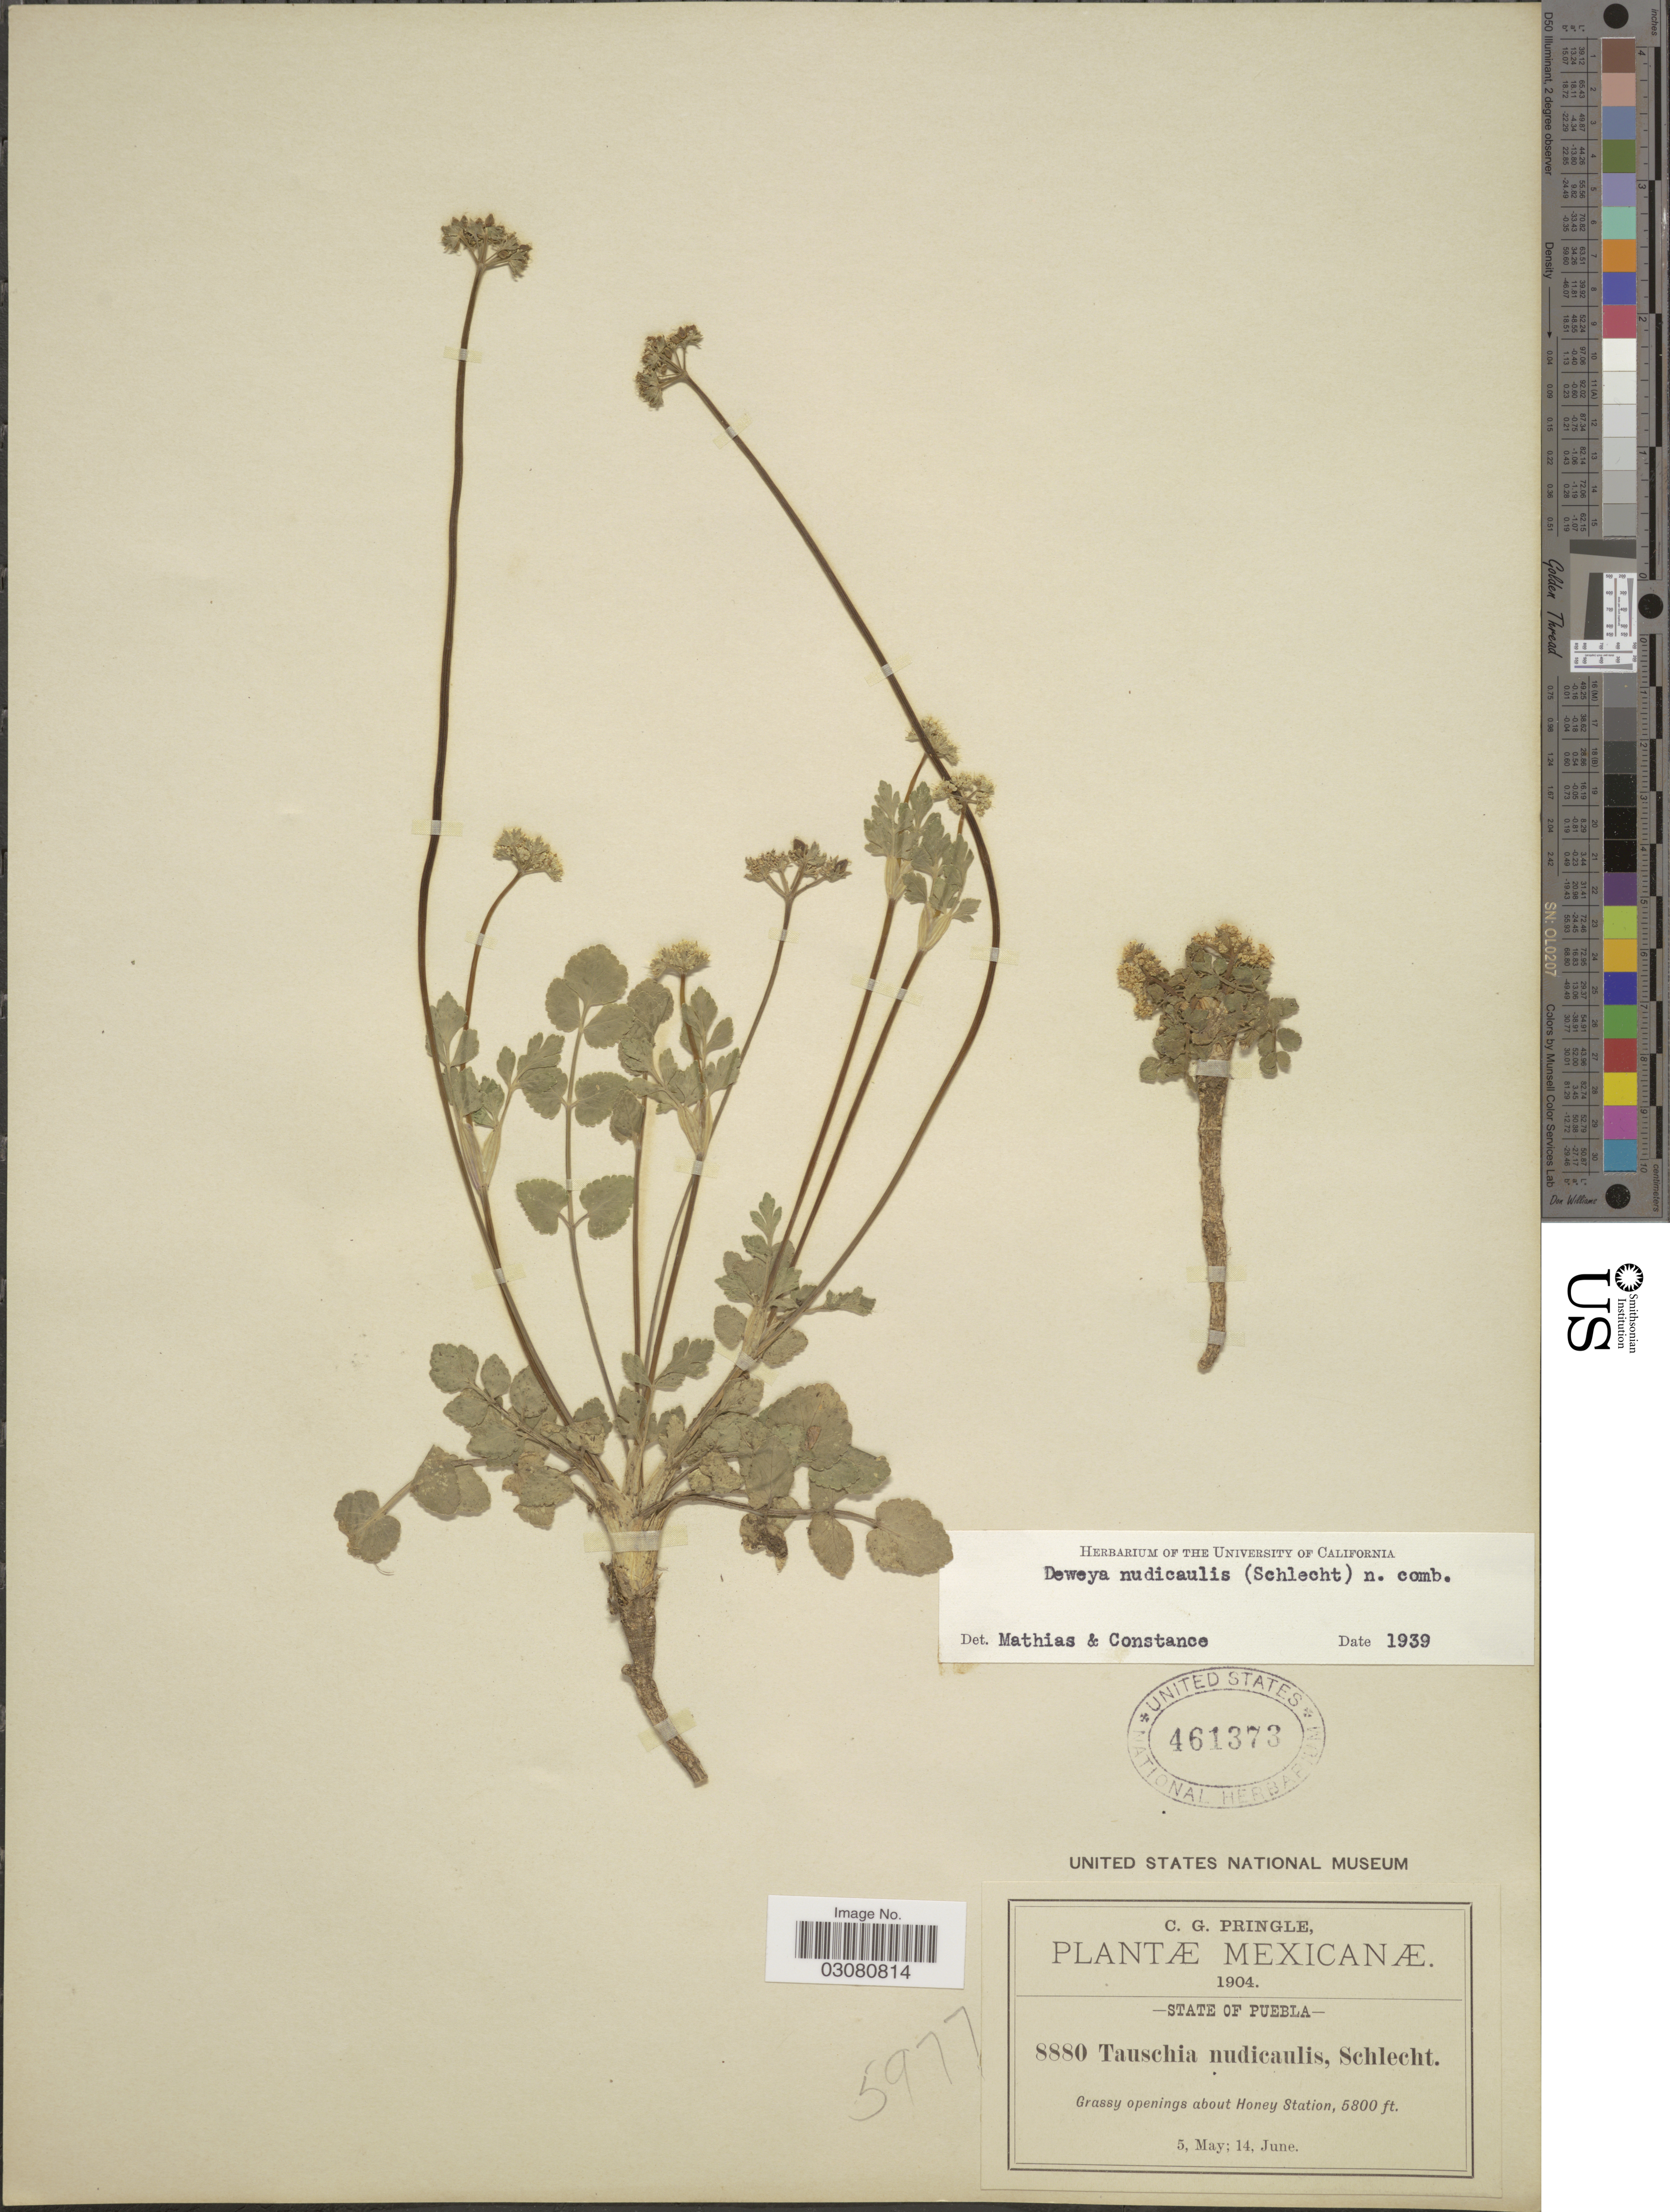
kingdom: Plantae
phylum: Tracheophyta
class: Magnoliopsida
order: Apiales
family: Apiaceae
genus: Tauschia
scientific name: Tauschia nudicaulis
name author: Schltdl.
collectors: C. G. Pringle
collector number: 8880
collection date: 1904-05-05/1904-06-14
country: Mexico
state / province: Puebla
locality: About Honey Station.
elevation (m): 1768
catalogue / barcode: US 461373